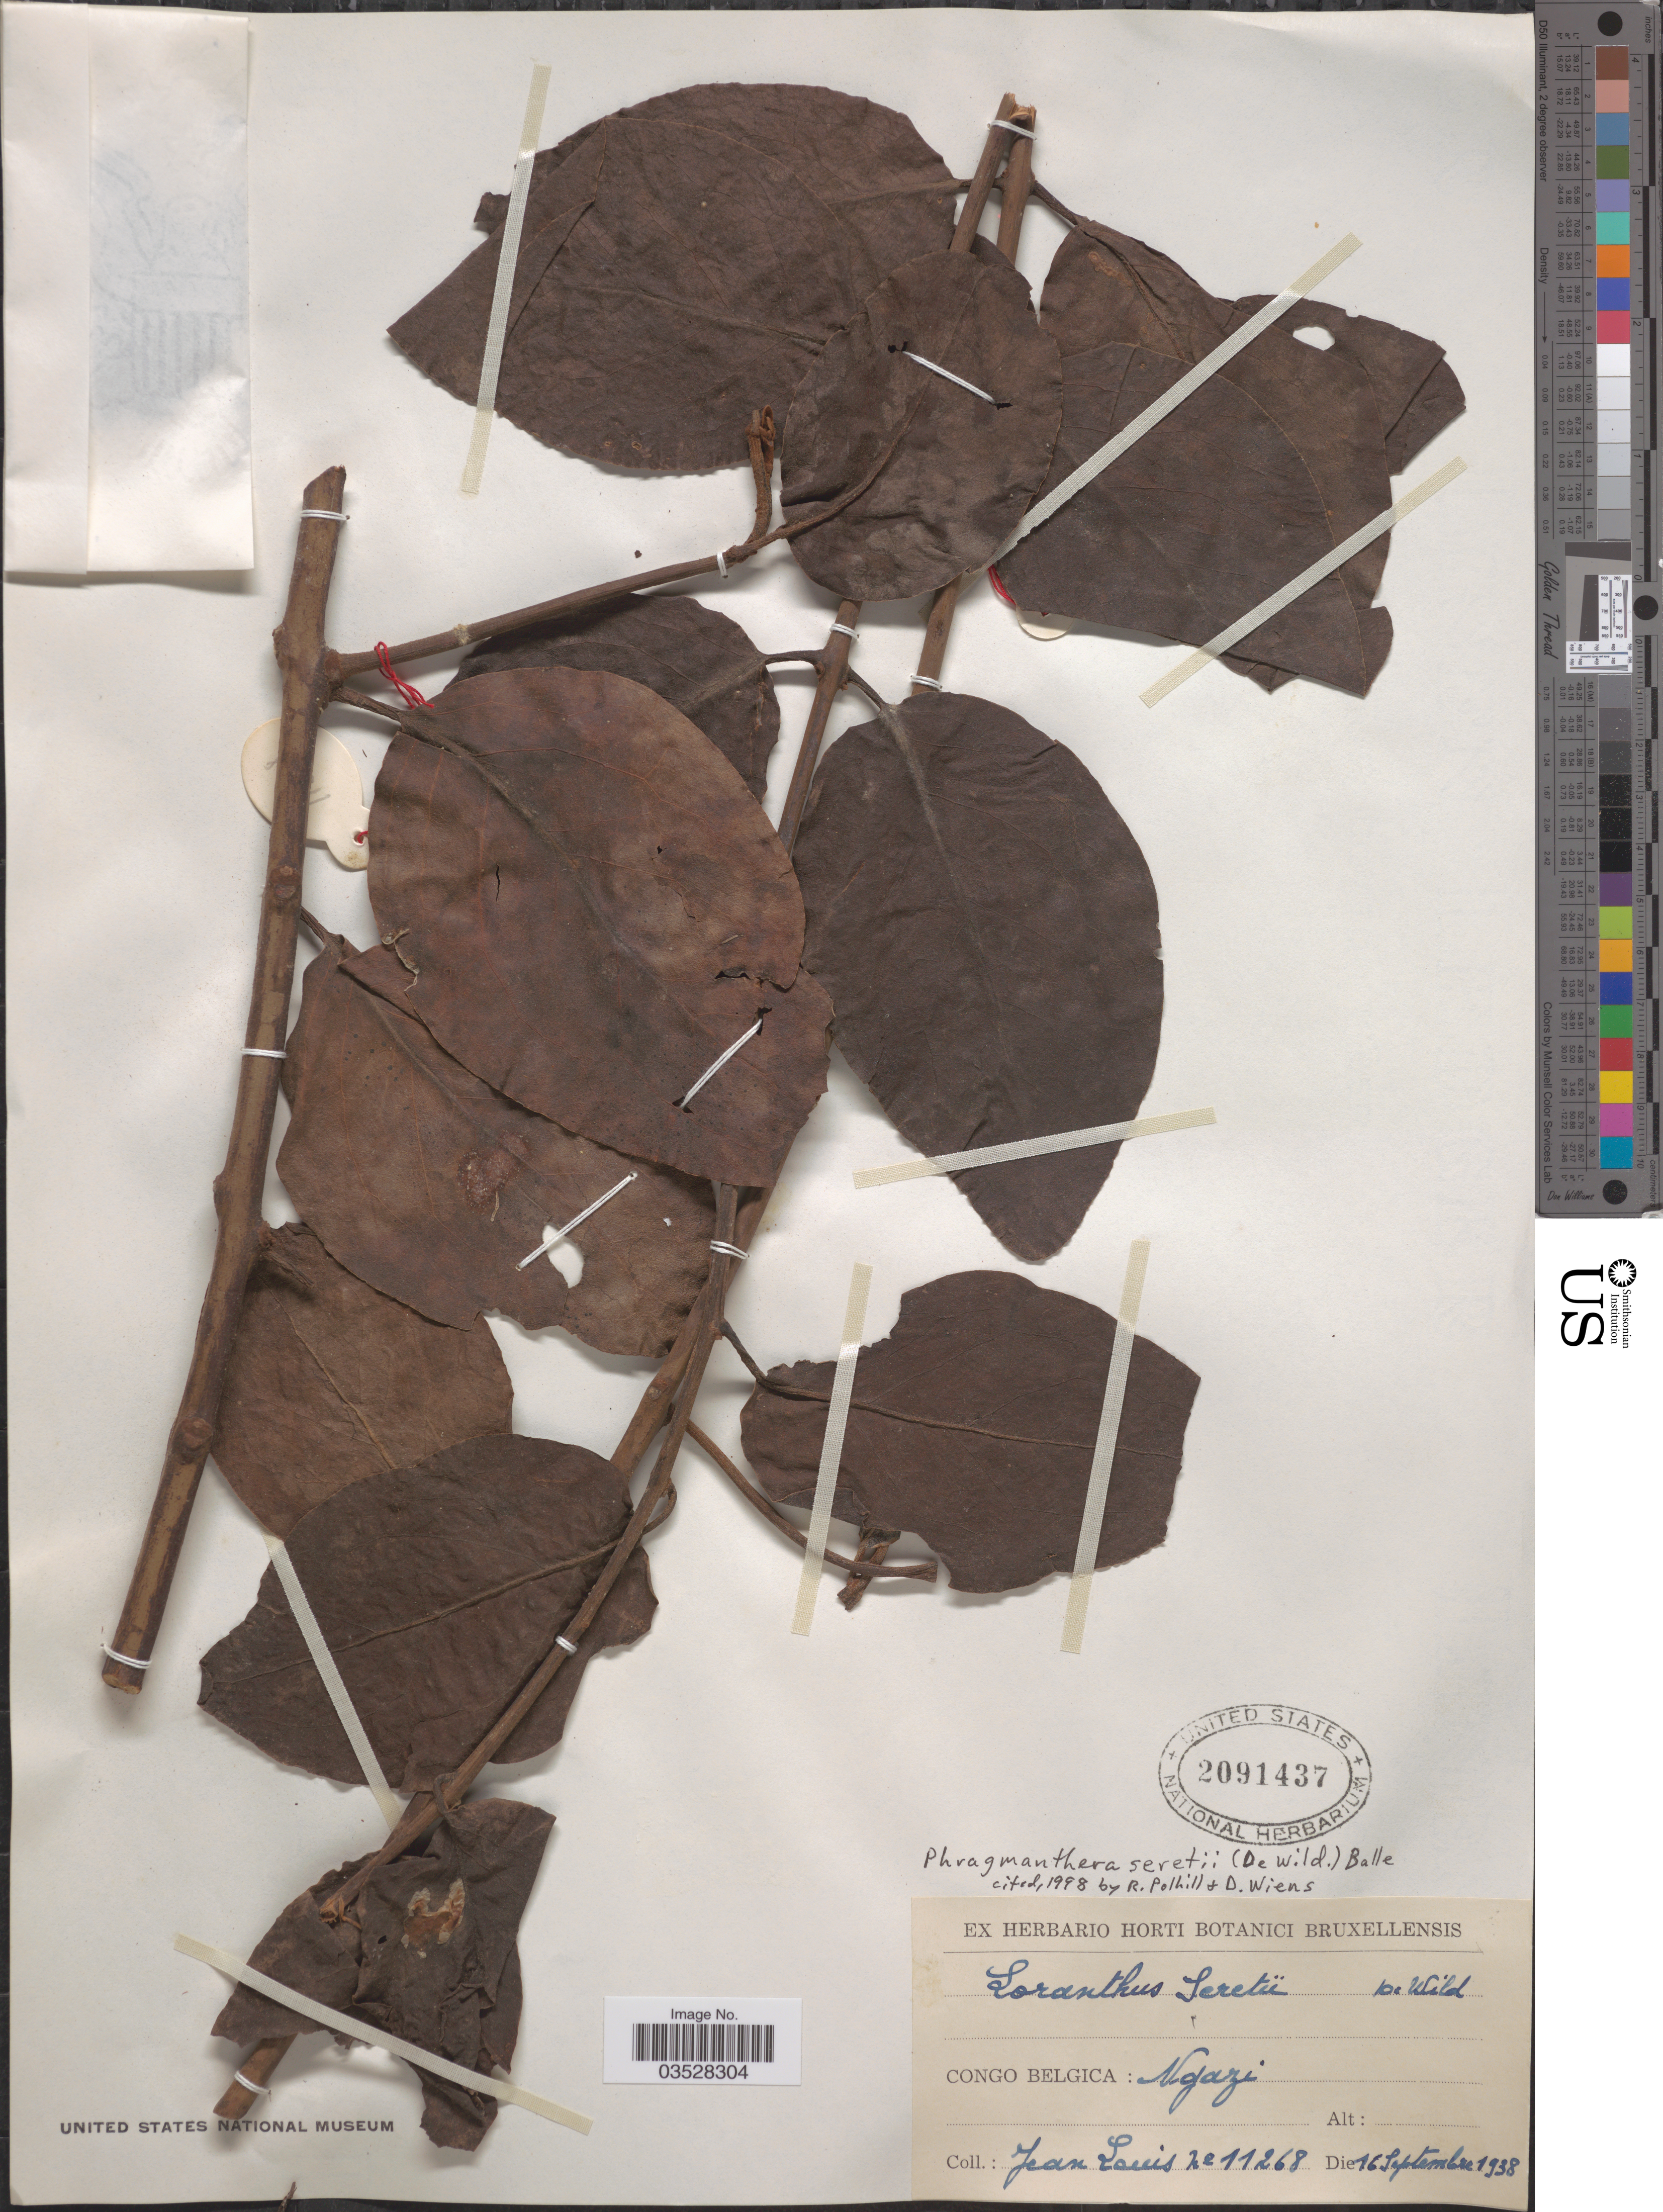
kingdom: Plantae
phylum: Tracheophyta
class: Magnoliopsida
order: Santalales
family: Loranthaceae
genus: Phragmanthera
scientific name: Phragmanthera seretii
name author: (De Wild.) Balle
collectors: J. Louis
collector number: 11268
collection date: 1938-09-16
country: Congo, Democratic Republic of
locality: Congo Belgica: Ngazi.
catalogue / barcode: US 2091437